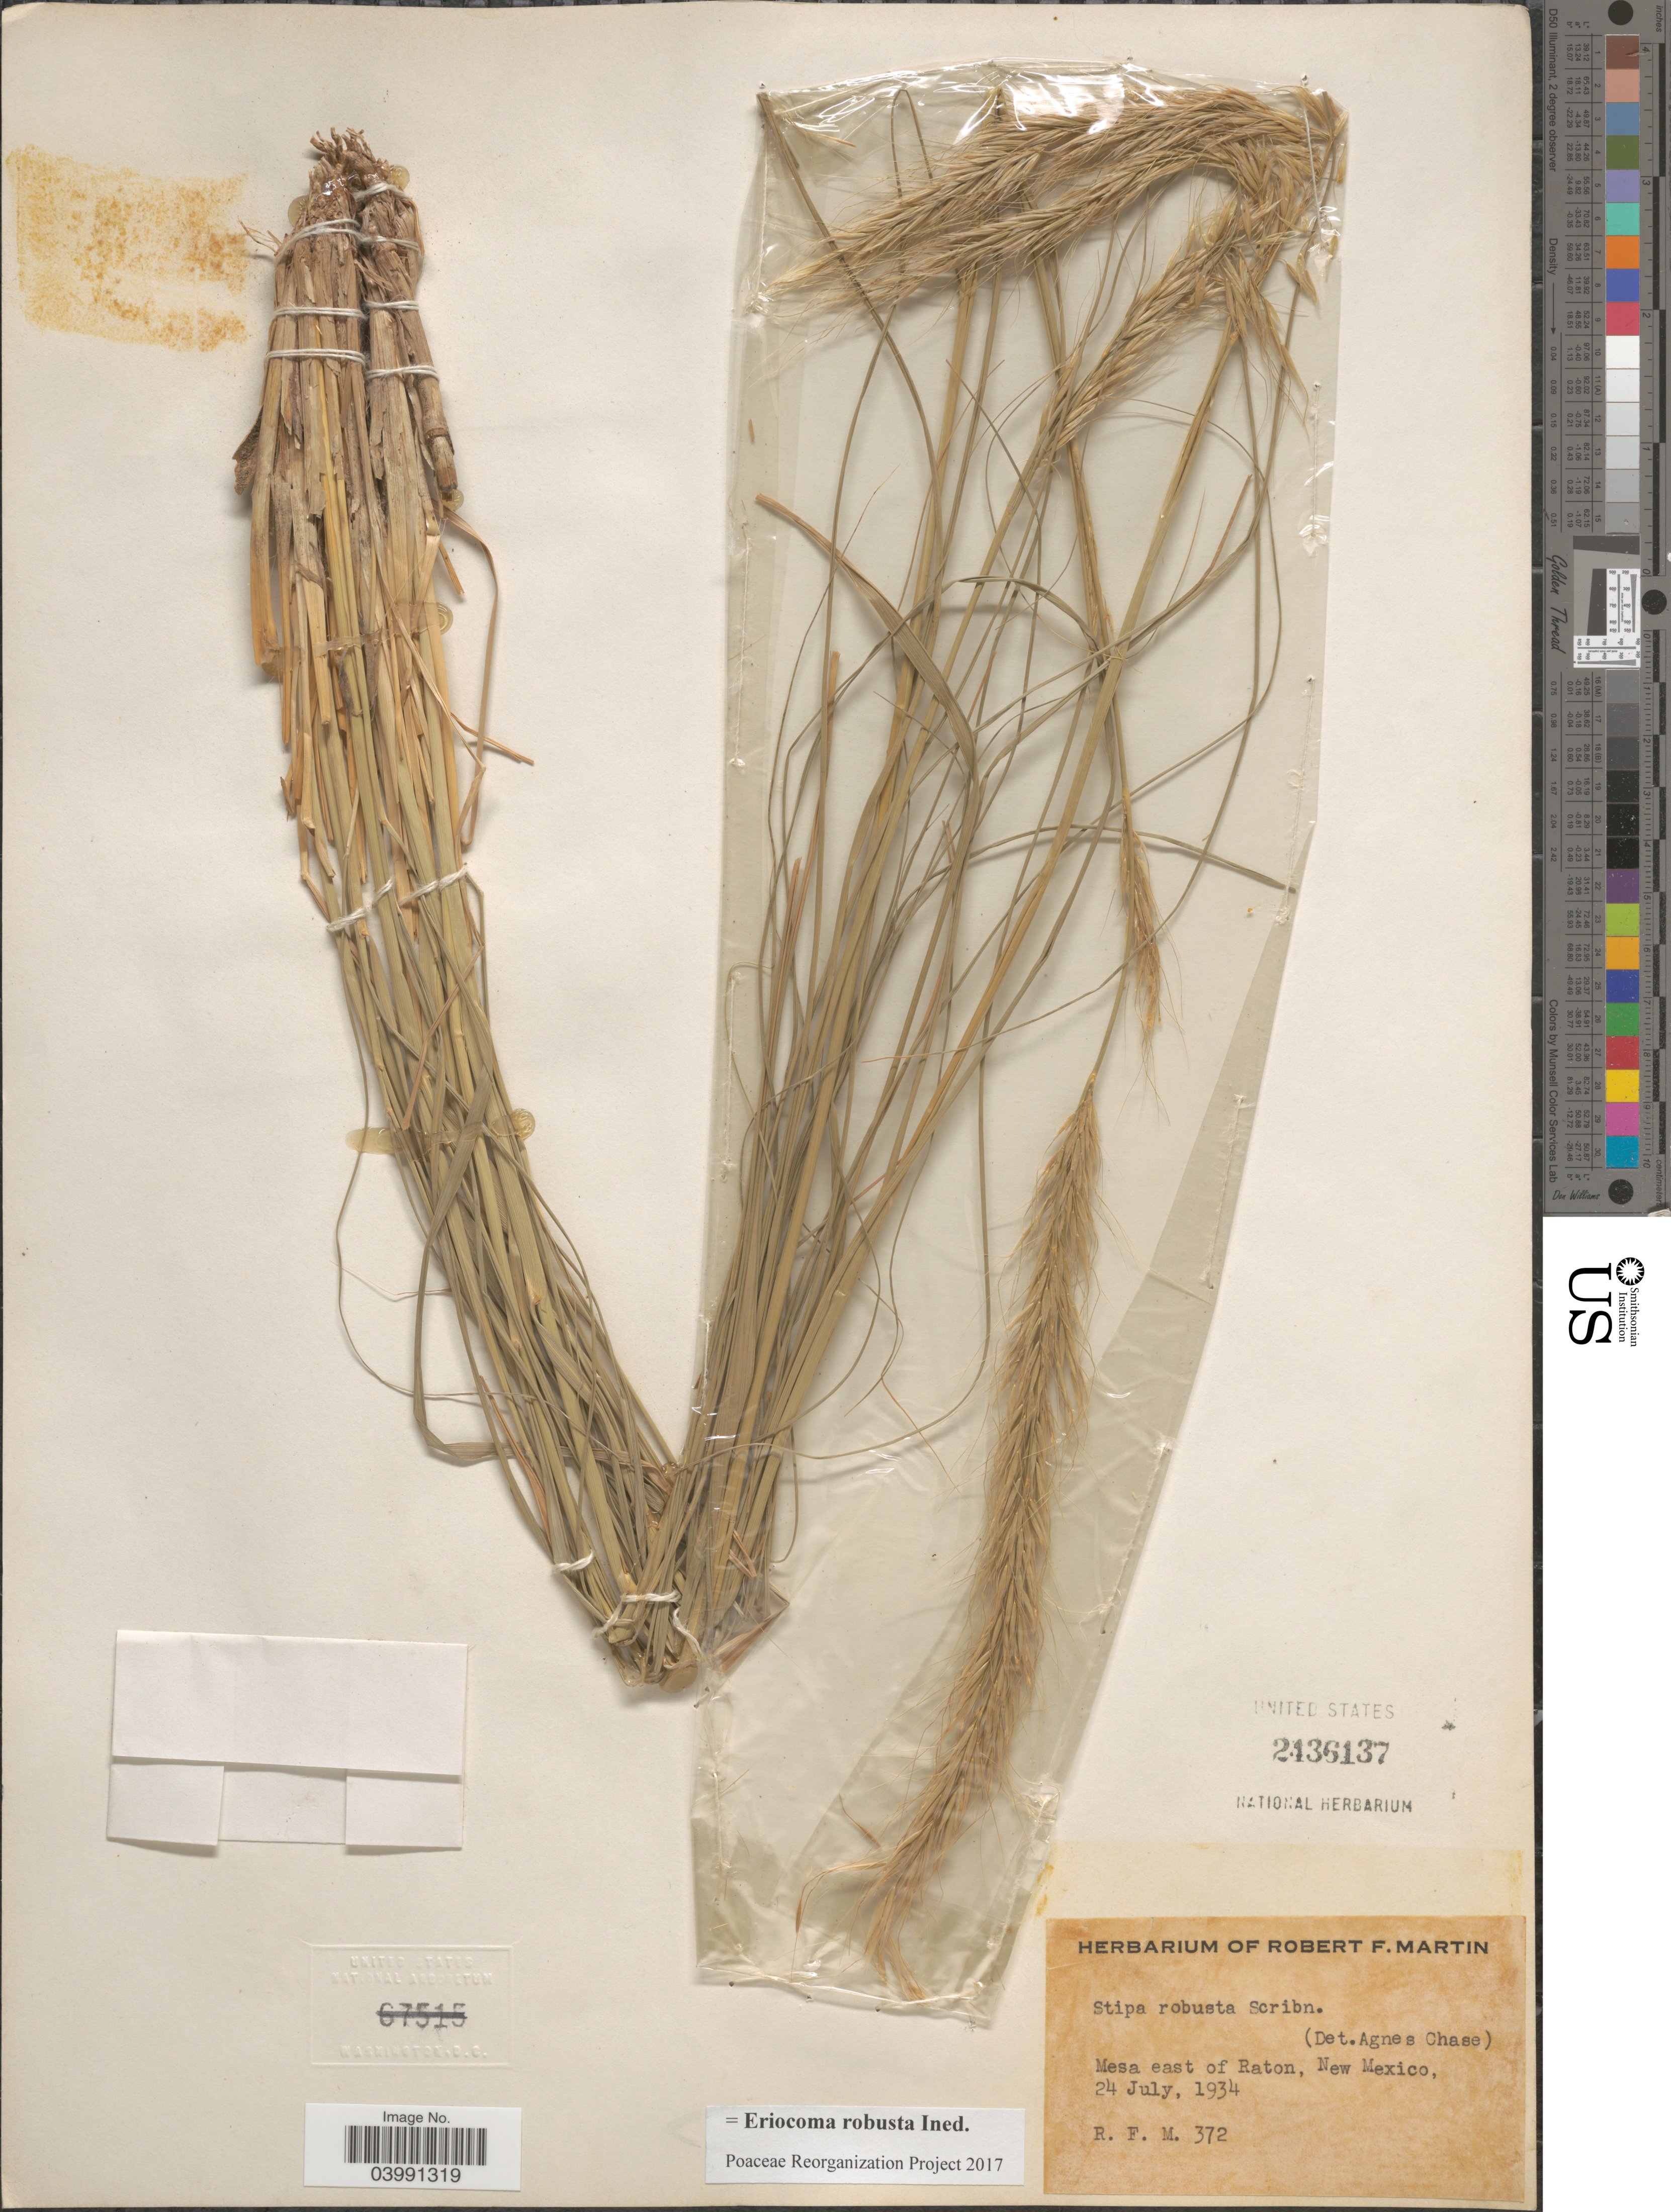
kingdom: Plantae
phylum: Tracheophyta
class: Liliopsida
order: Poales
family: Poaceae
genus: Eriocoma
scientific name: Eriocoma robusta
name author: (Vasey) Romasch.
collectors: R. F. Martin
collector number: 372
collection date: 1934-07-24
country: United States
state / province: New Mexico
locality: Mesa east of Raton.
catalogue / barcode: US 2436137